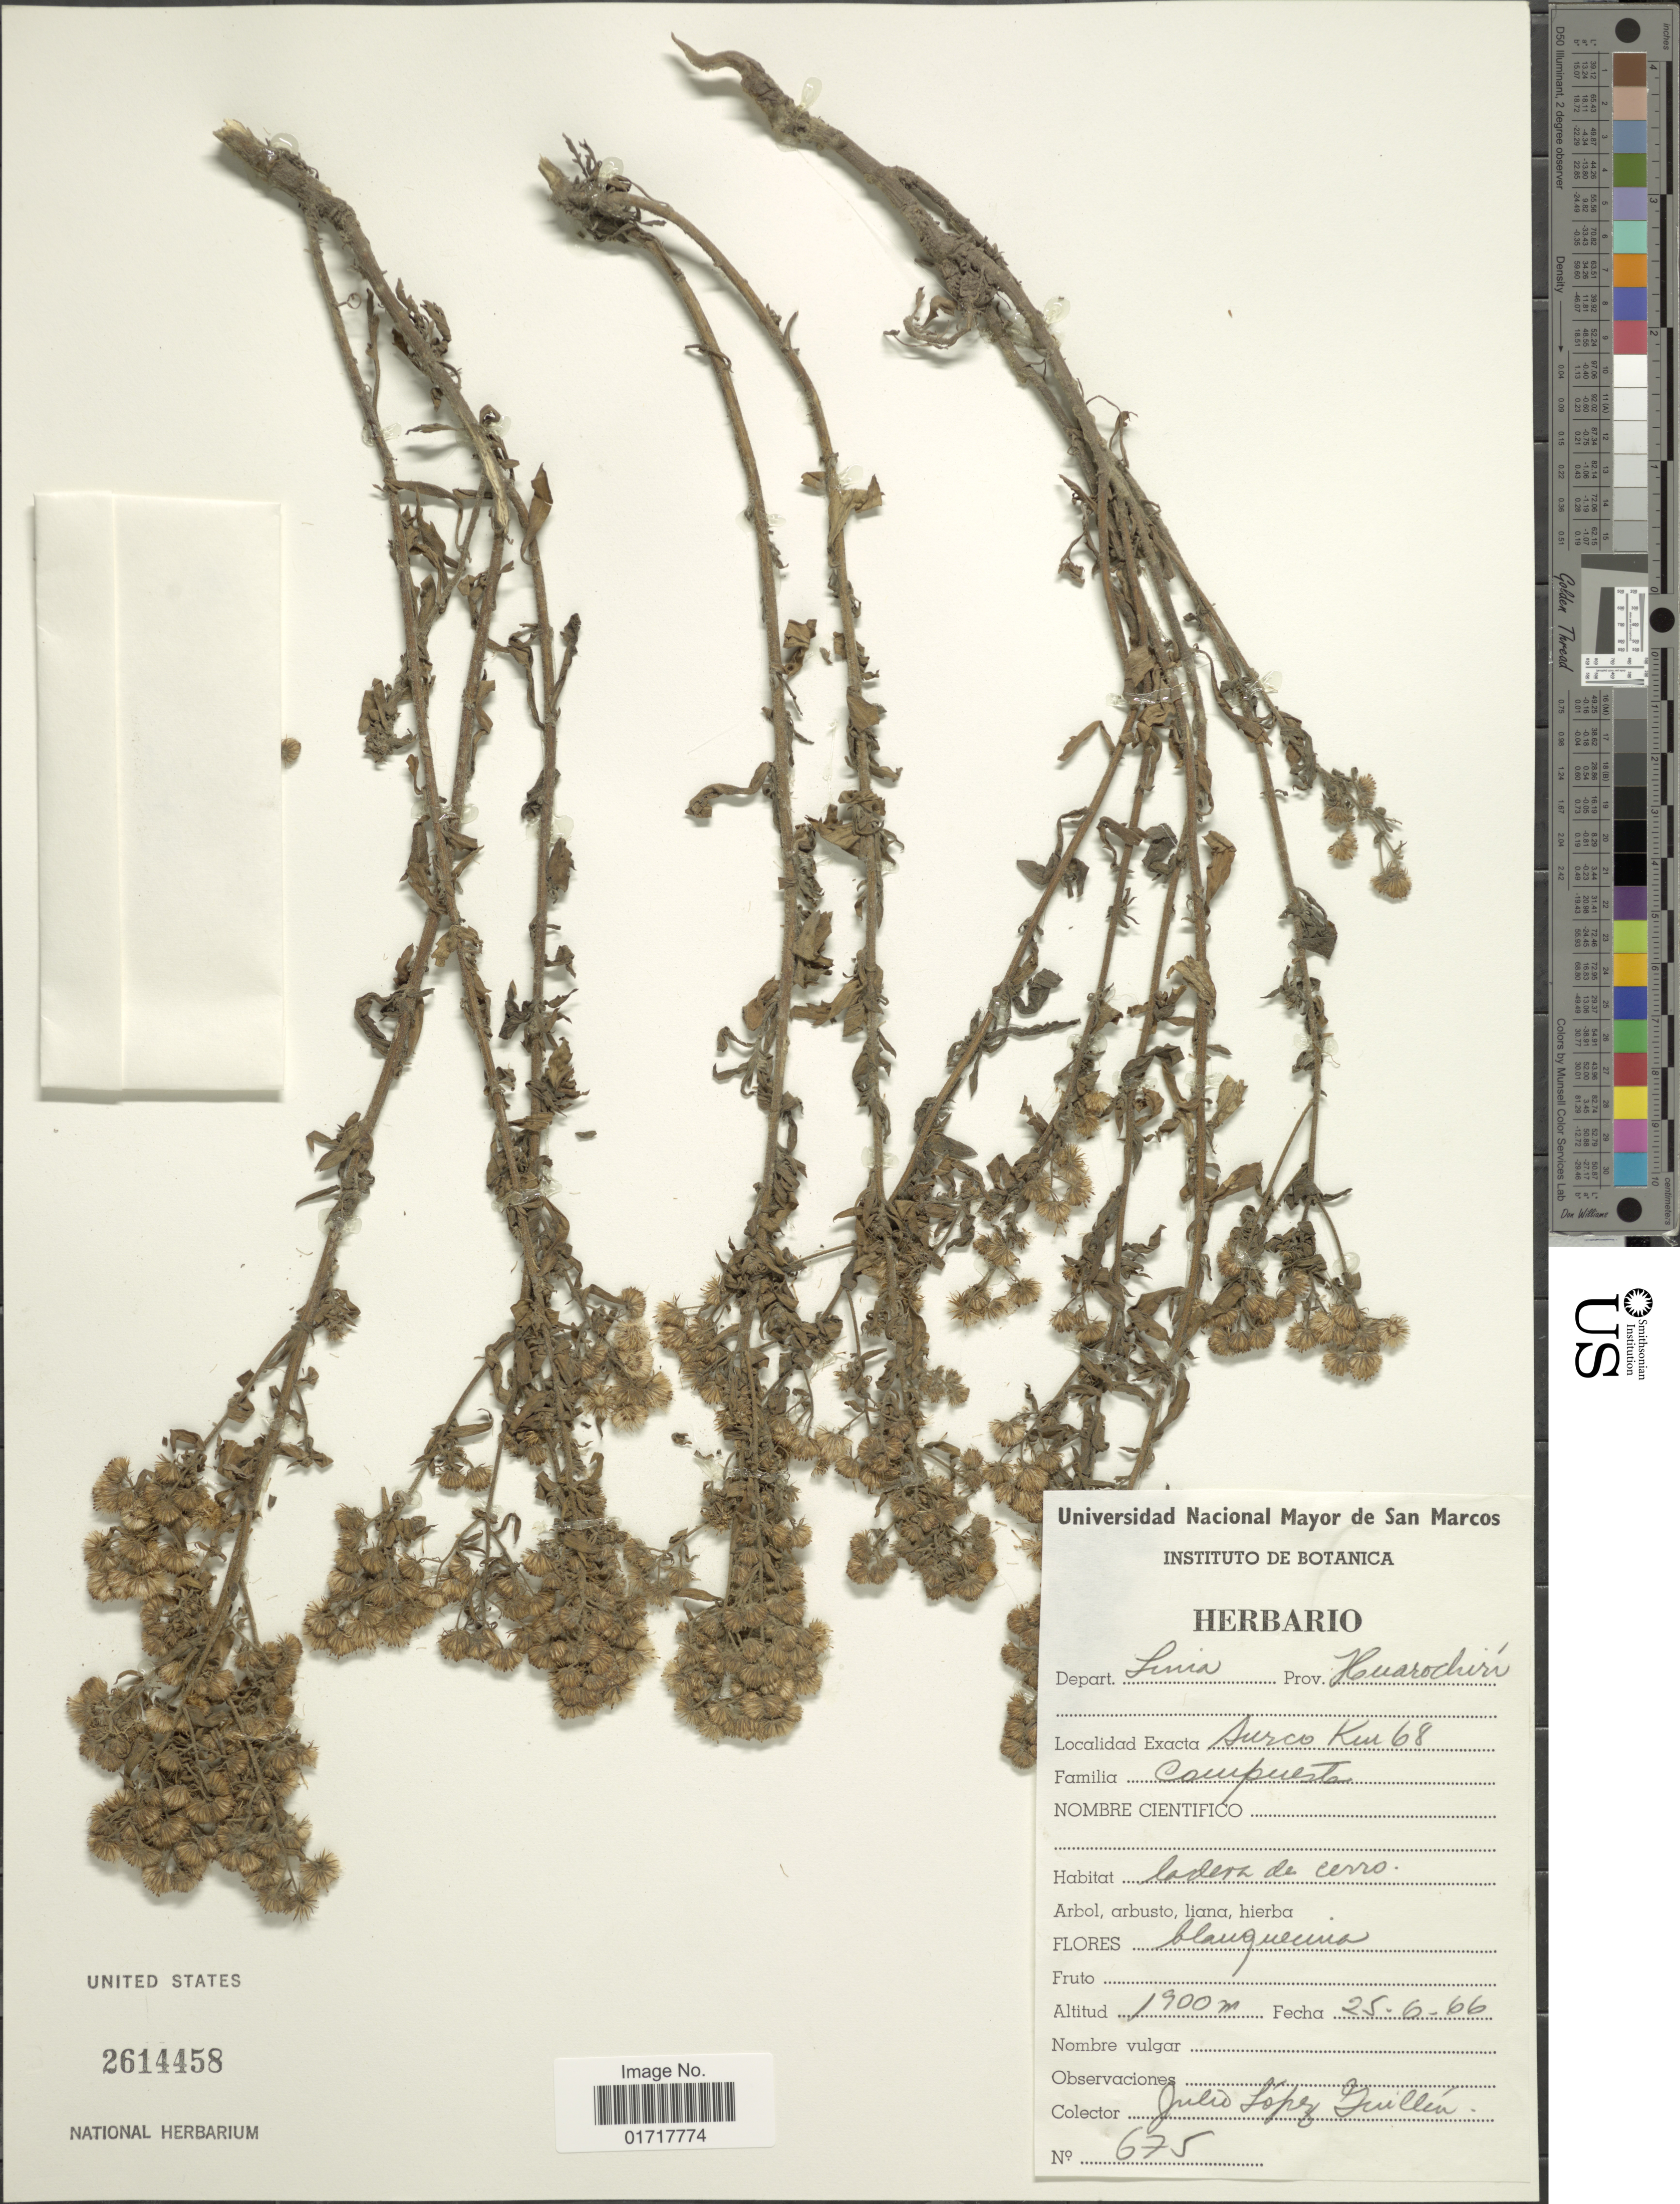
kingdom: Plantae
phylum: Tracheophyta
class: Magnoliopsida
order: Asterales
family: Asteraceae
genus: Conyza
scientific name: Conyza sp.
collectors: J. López Guillén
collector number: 675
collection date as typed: Transcribed d/m/y: 25/6/66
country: Peru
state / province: Lima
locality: Depart. Lima. Prov. Huarochiri. Surco Km 68.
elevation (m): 1900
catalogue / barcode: US 2614458